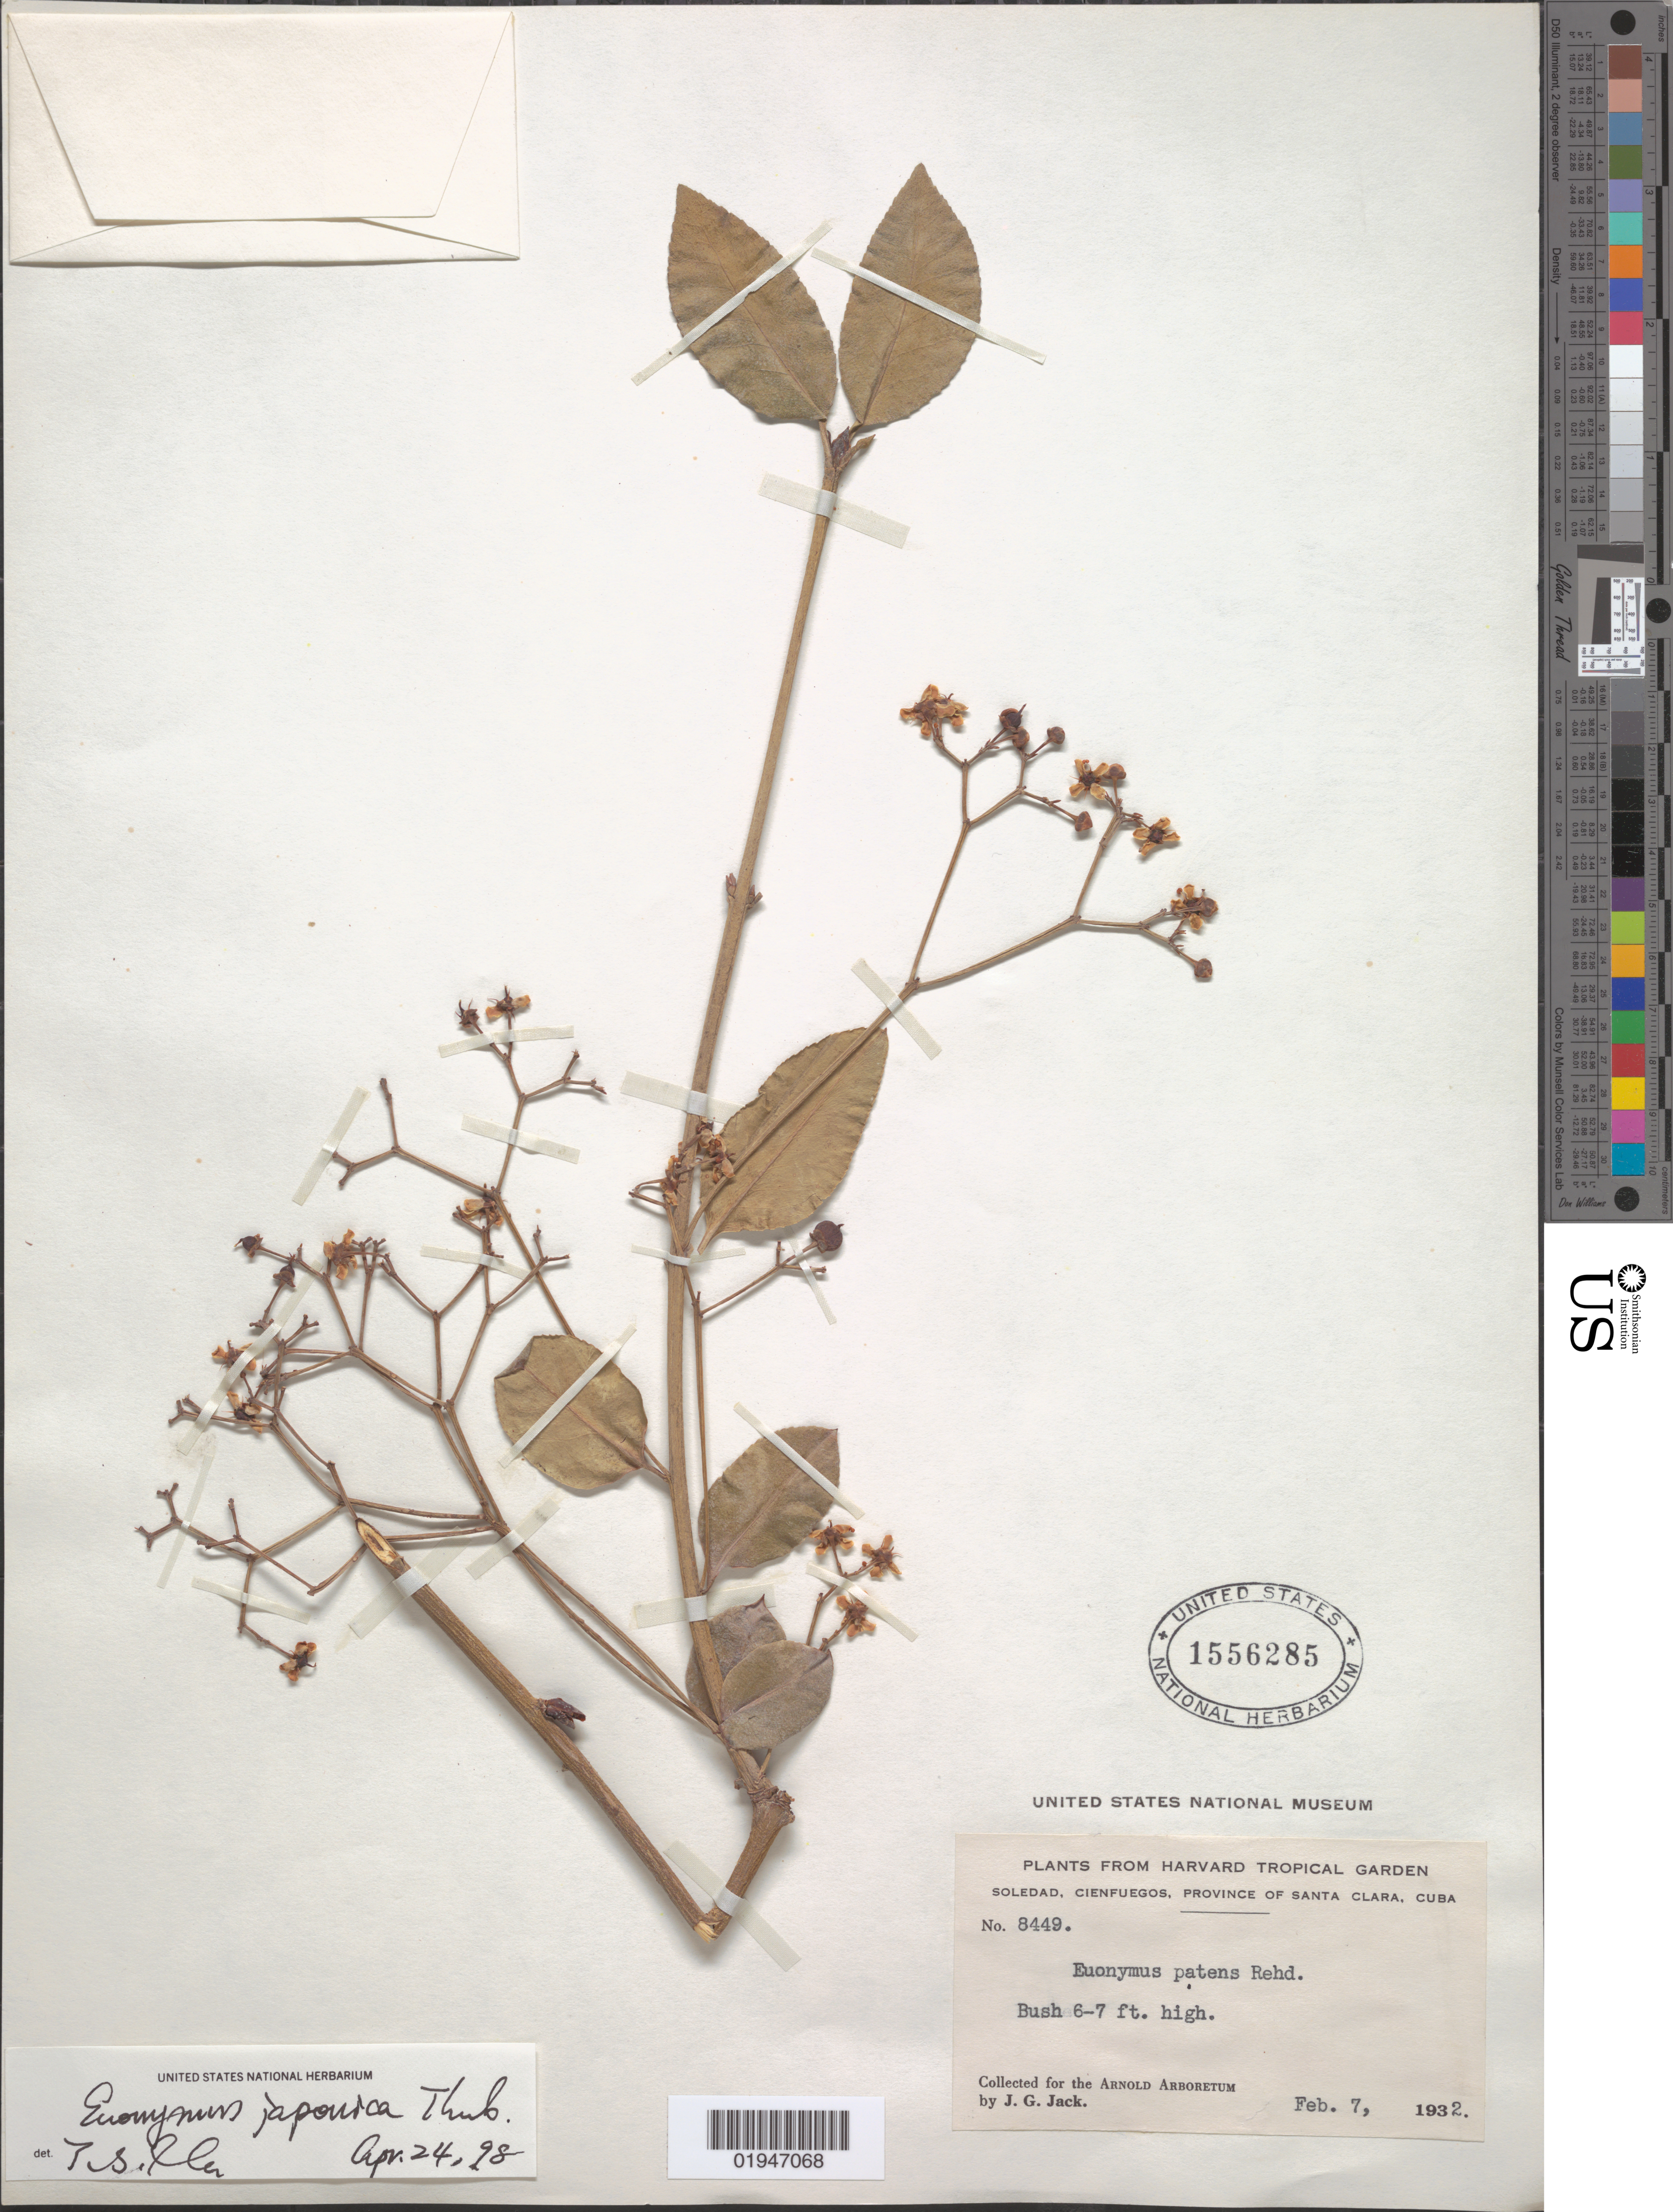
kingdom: Plantae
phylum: Tracheophyta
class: Magnoliopsida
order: Celastrales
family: Celastraceae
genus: Euonymus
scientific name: Euonymus japonicus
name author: Thunb.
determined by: Ma, J. S.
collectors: J. G. Jack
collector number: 8449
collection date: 1932-02-07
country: Cuba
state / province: Cienfuegos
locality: Province Santa Clara [Cienfuegos], Soledad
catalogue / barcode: US 1556285